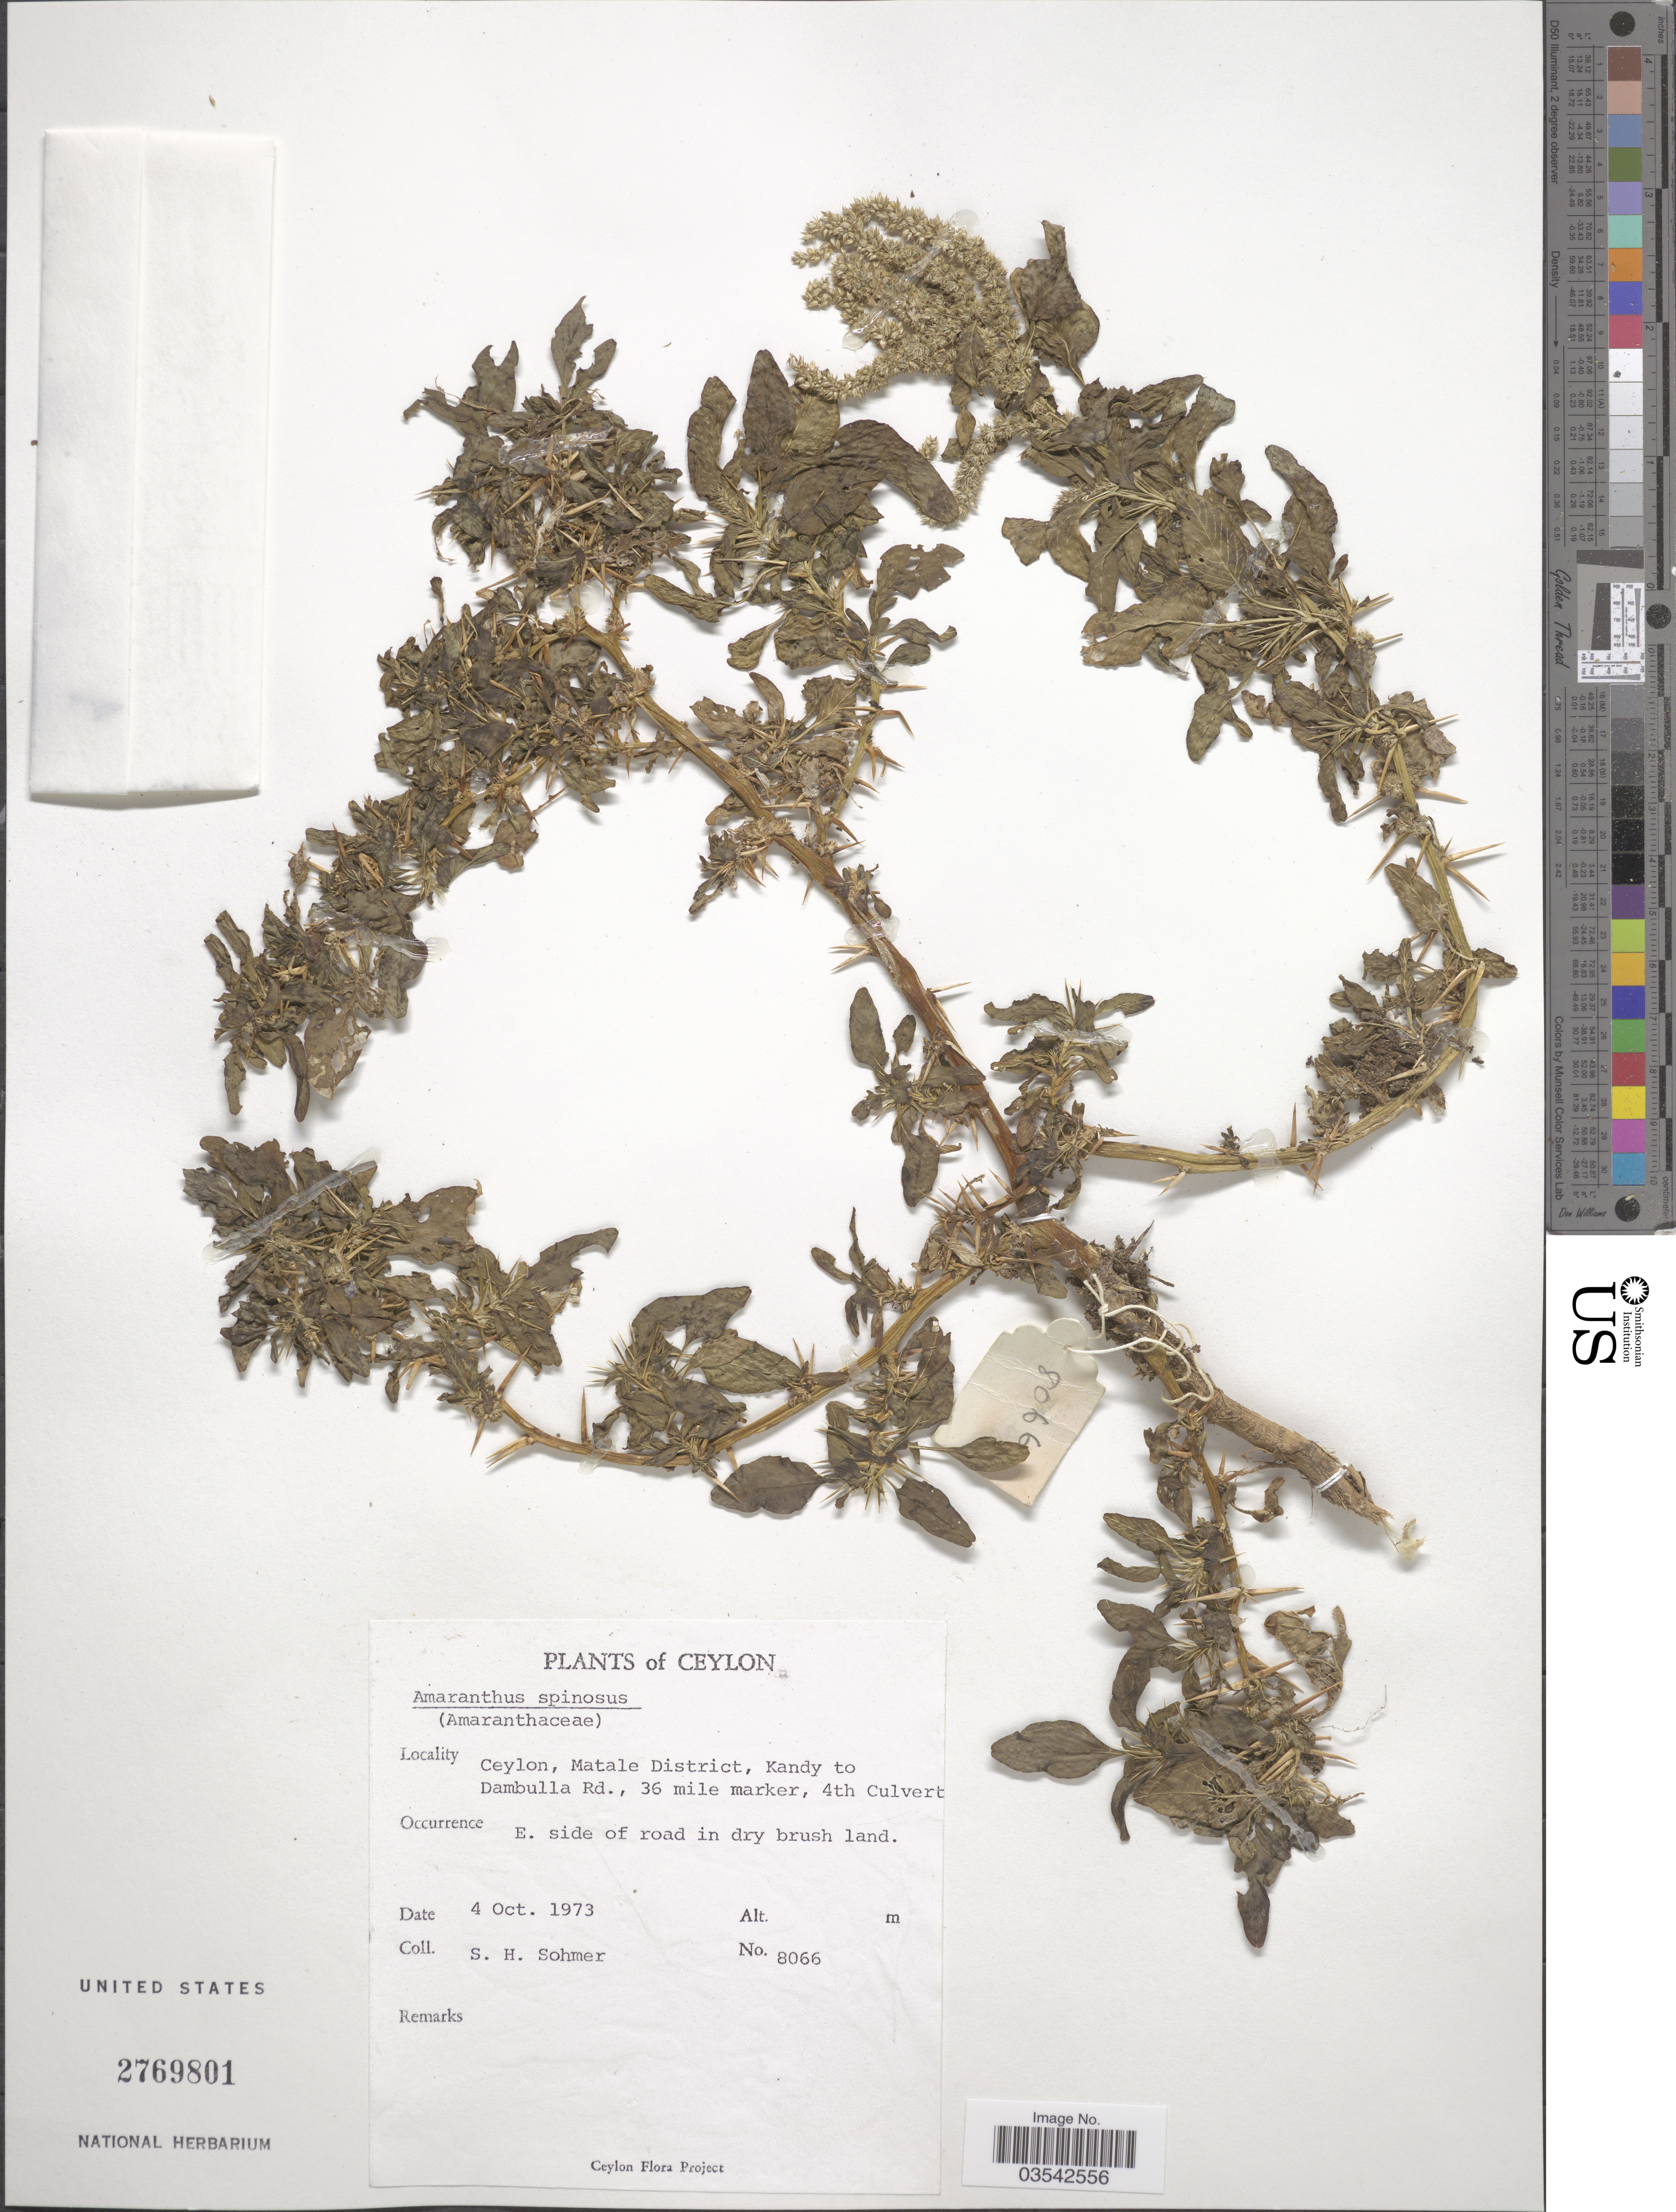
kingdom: Plantae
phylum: Tracheophyta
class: Magnoliopsida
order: Caryophyllales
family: Amaranthaceae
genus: Amaranthus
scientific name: Amaranthus spinosus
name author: L.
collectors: S. H. Sohmer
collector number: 8066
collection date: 1973-10-04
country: Sri Lanka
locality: Ceylon. Matale District, Kandy to Dambulla Rd., 36 mile marker, 4th Culvert. E. side of road in dry bush land.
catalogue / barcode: US 2769801